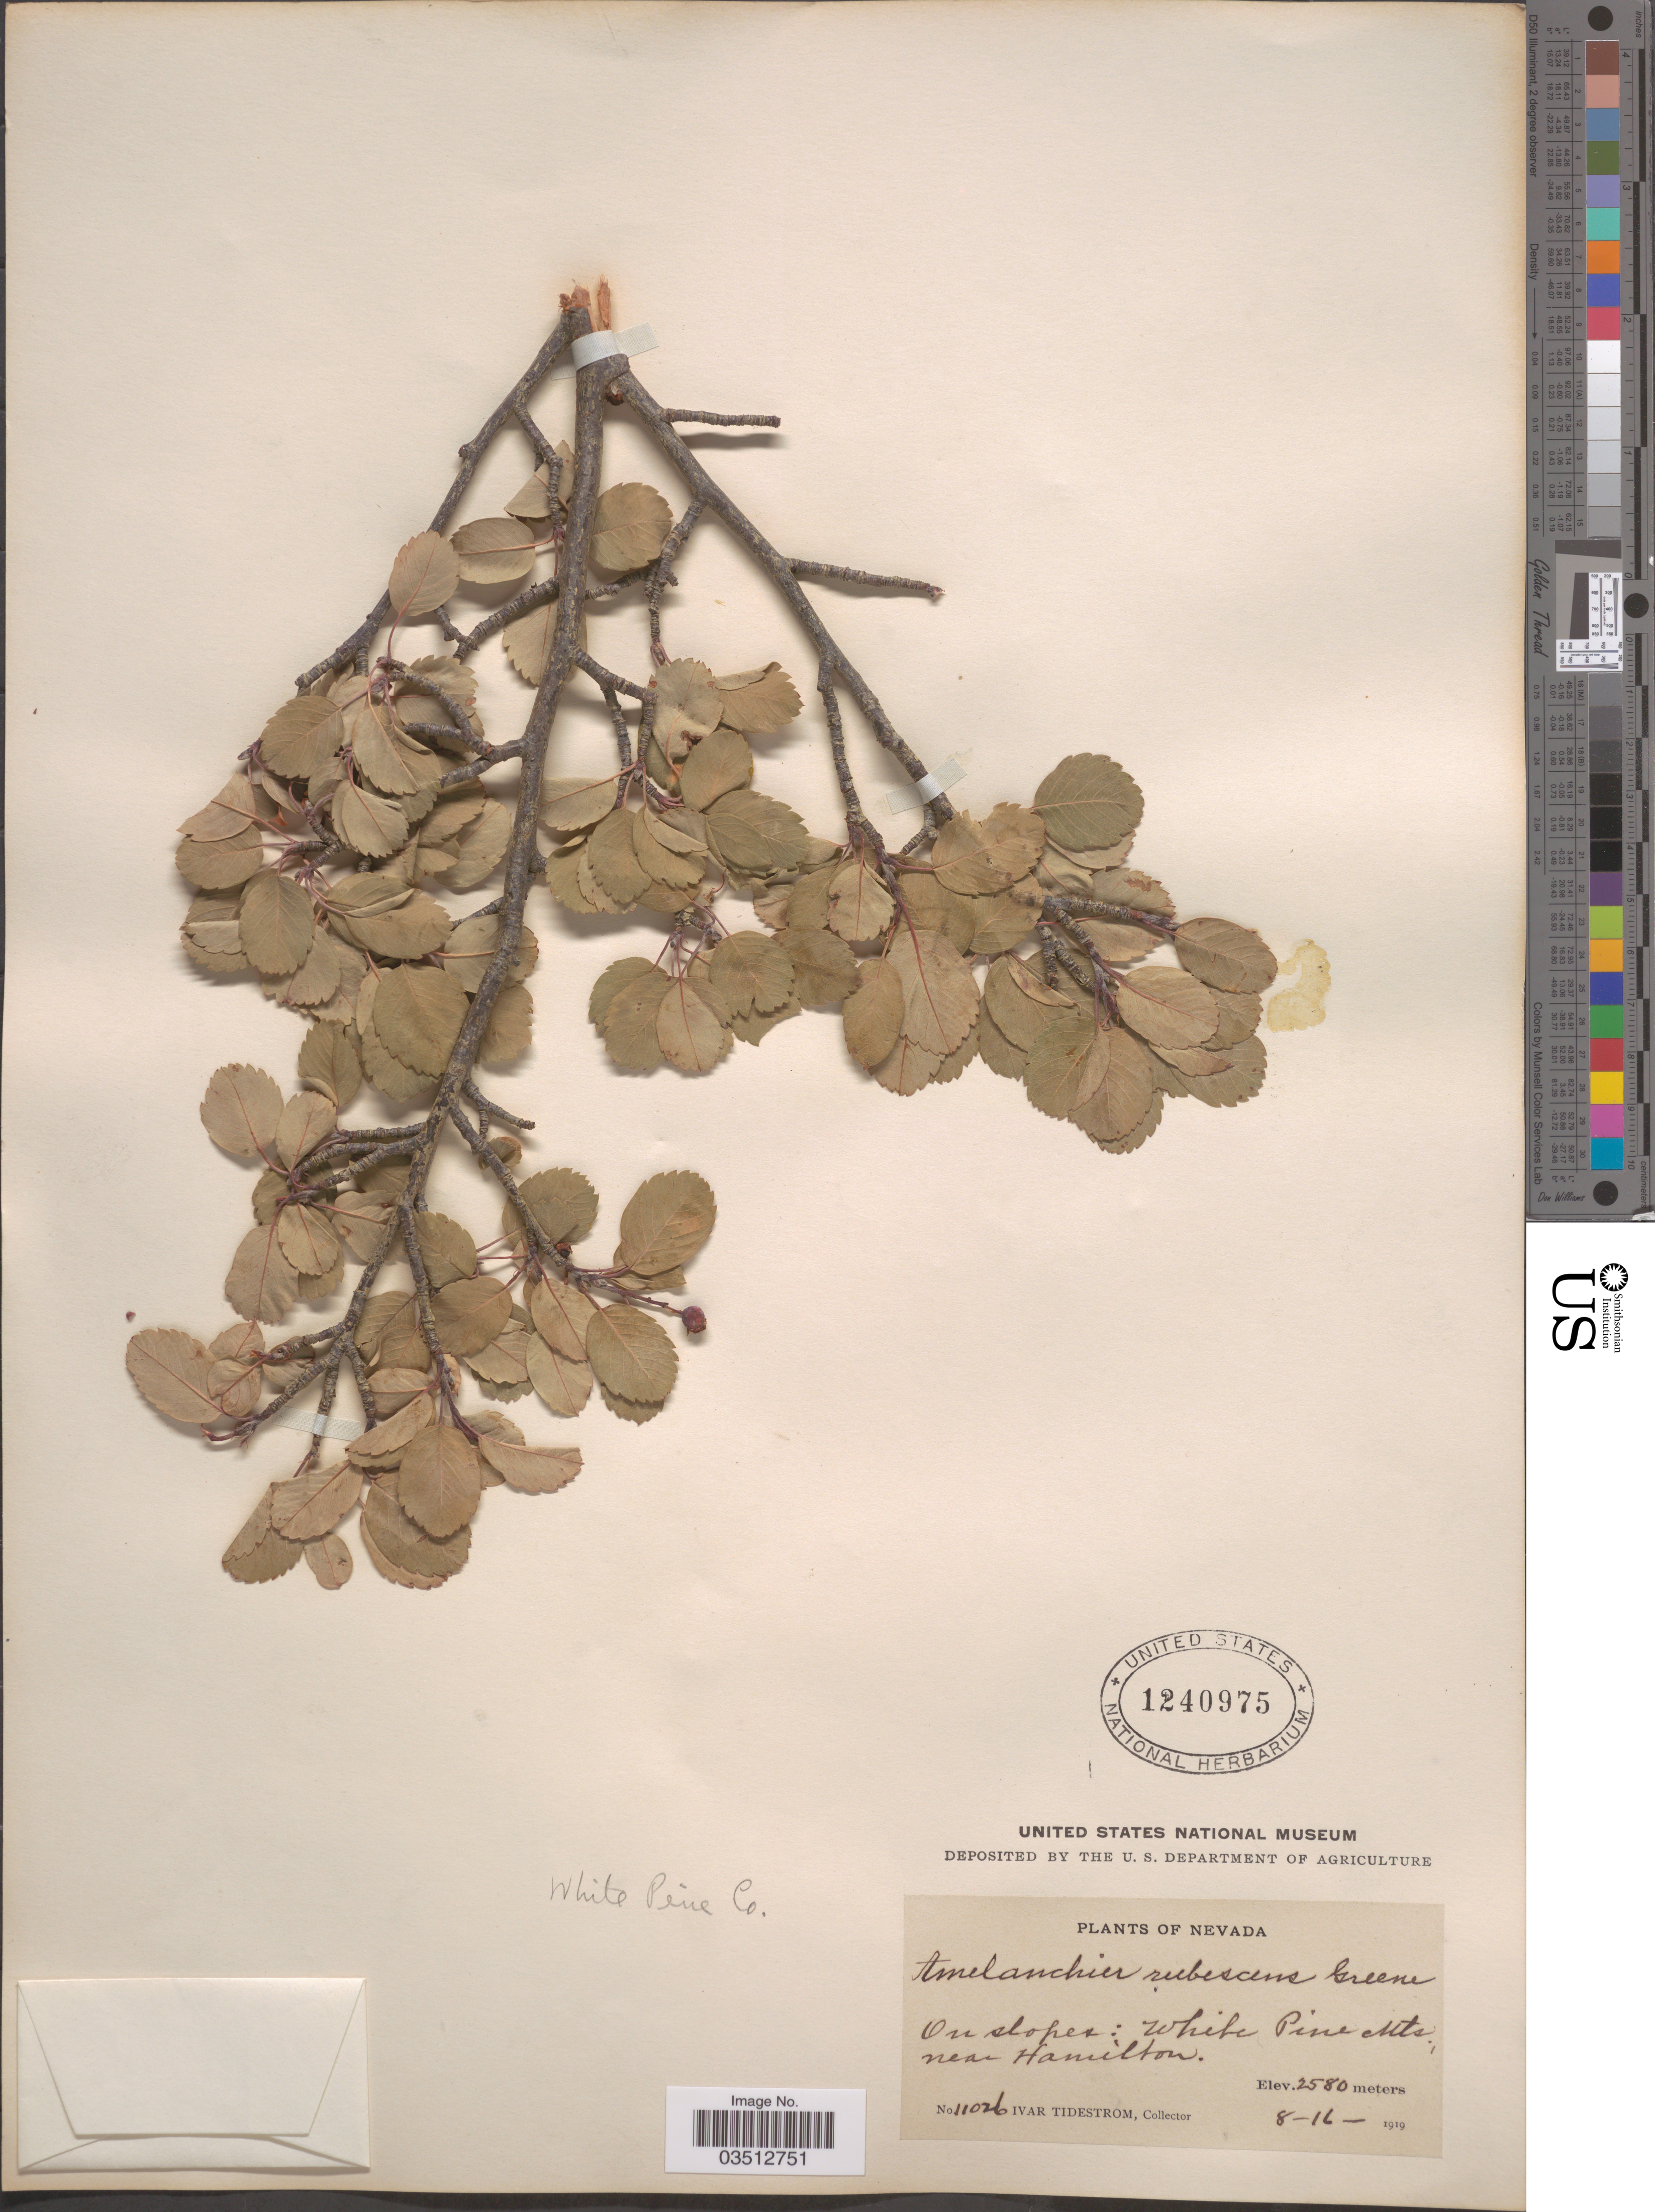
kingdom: Plantae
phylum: Tracheophyta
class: Magnoliopsida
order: Rosales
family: Rosaceae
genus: Amelanchier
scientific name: Amelanchier utahensis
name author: Koehne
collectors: I. F. Tidestrom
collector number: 11026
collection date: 1919-08-16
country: United States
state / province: Nevada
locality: White Pine Co. On slopes: White Pine Mts., near Hamilton.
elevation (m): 2580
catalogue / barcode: US 1240975